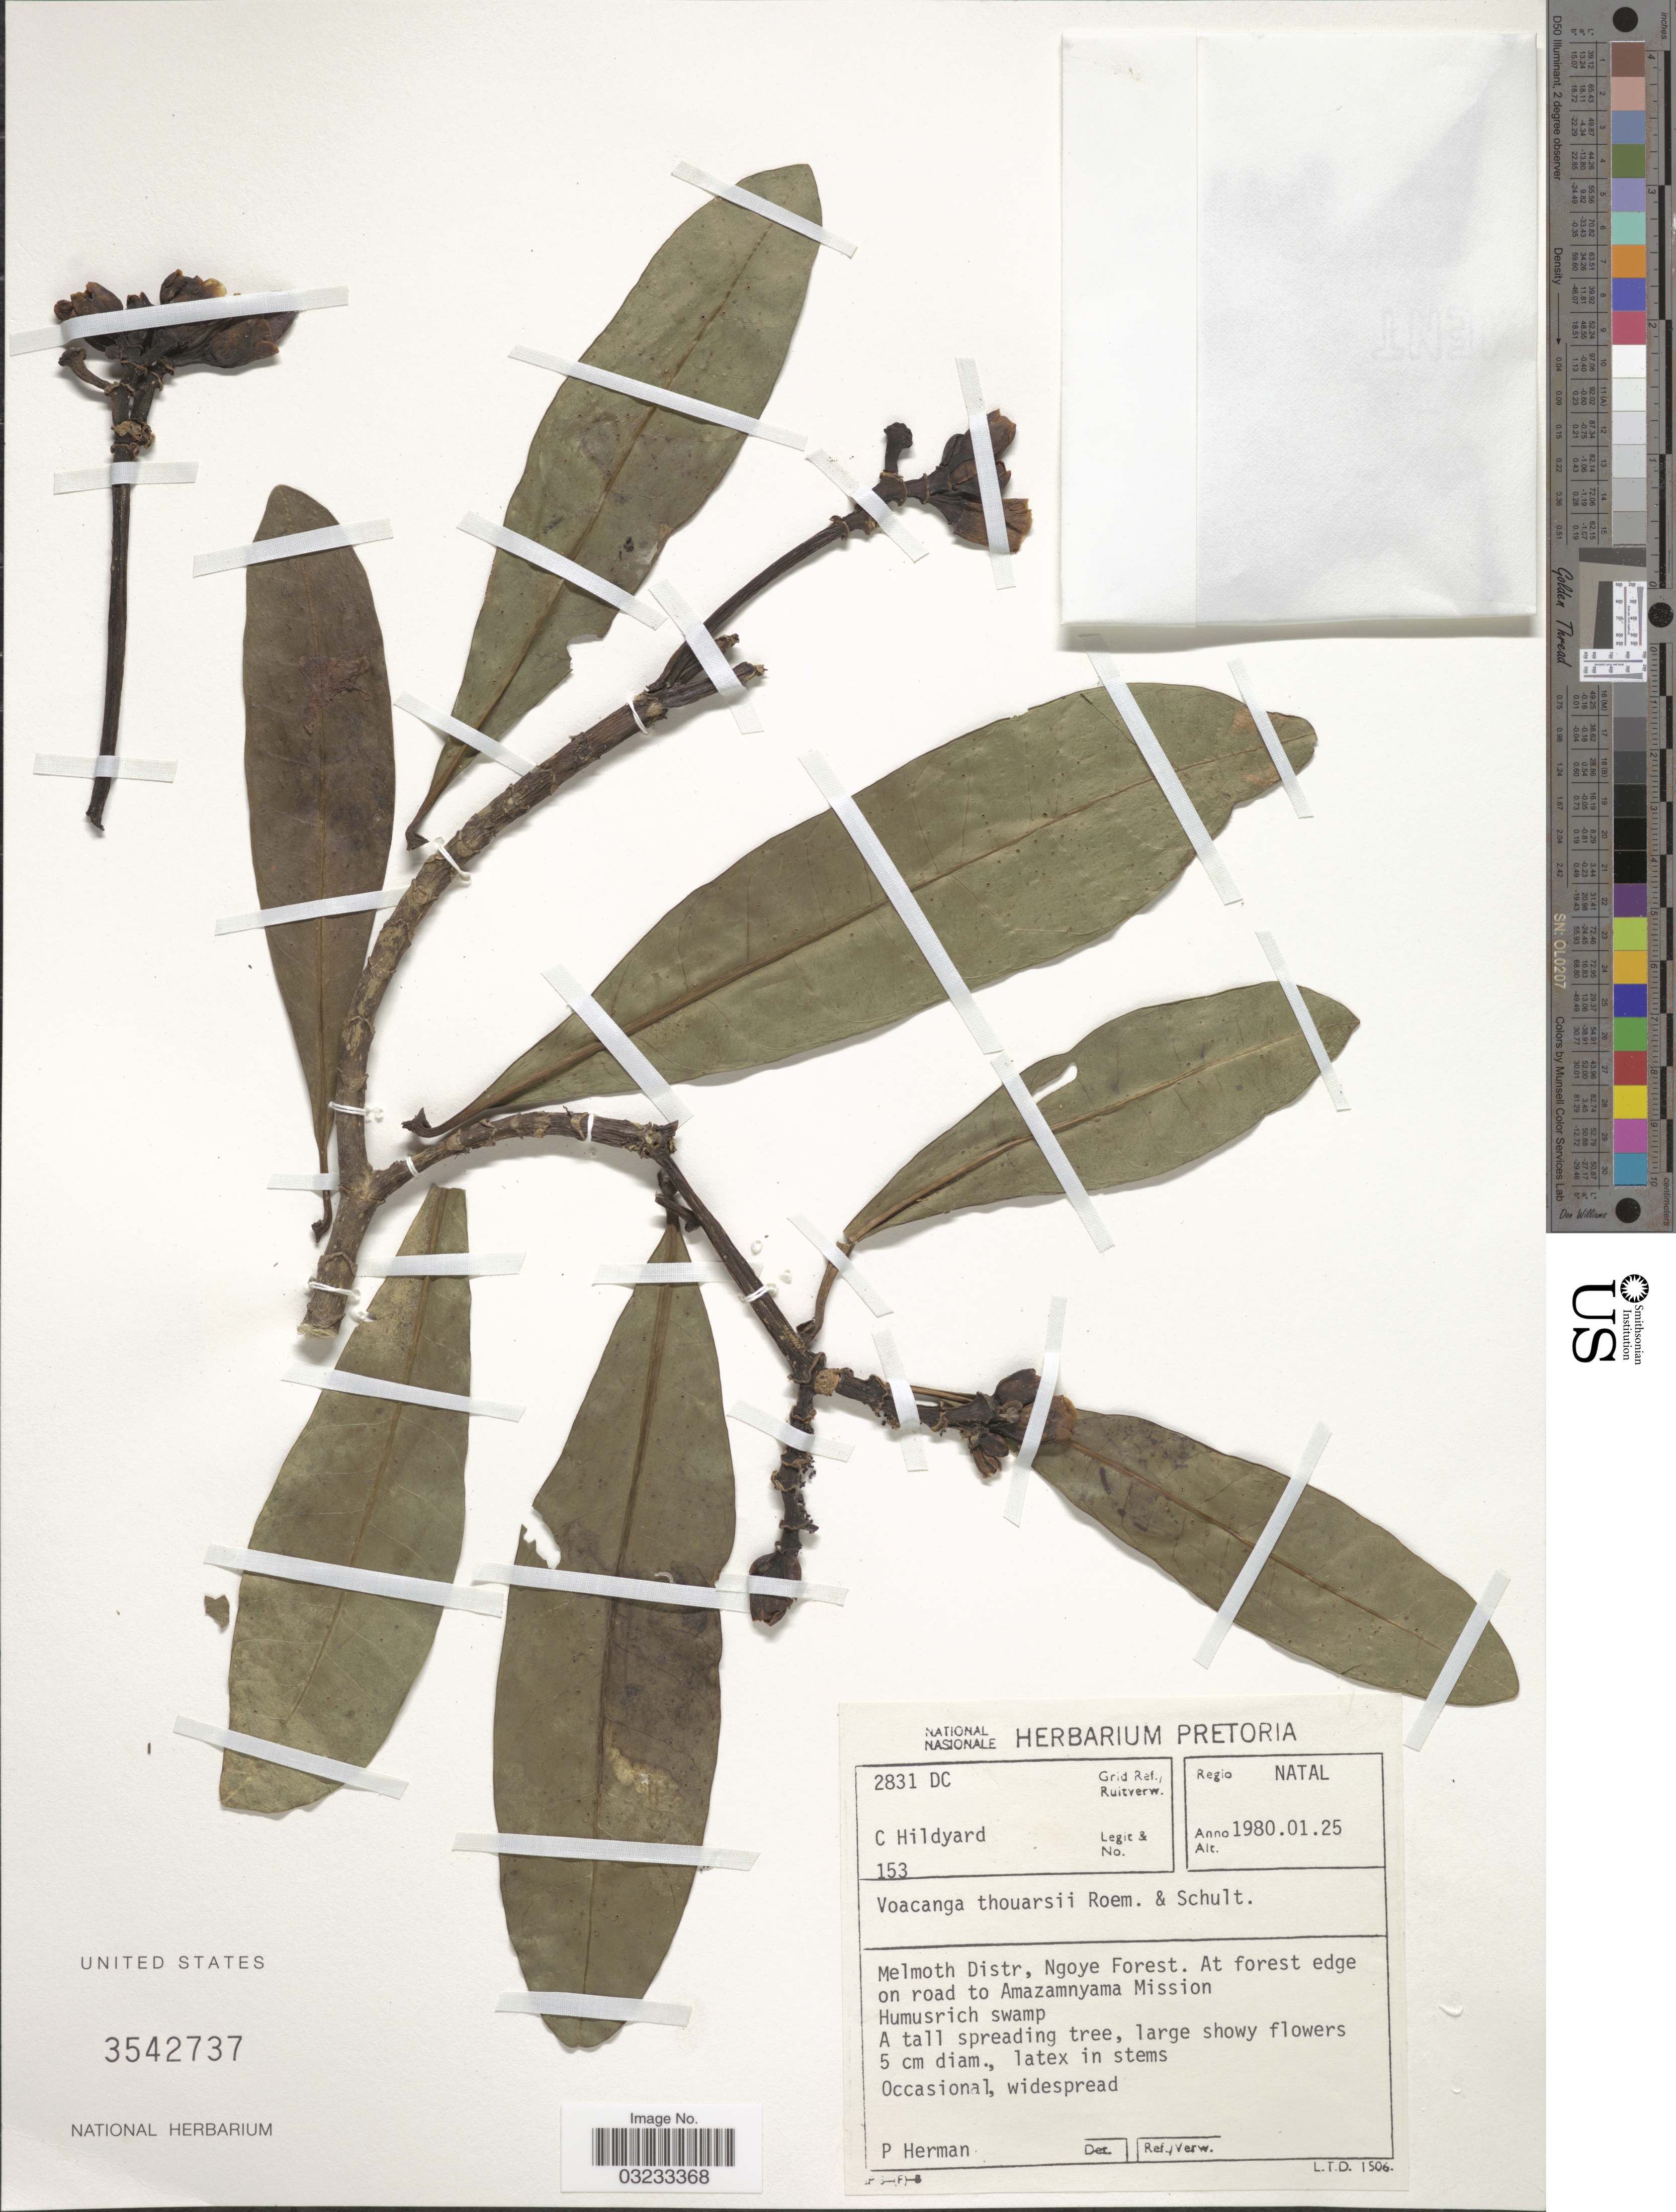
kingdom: Plantae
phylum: Tracheophyta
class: Magnoliopsida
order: Gentianales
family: Apocynaceae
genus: Voacanga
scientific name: Voacanga thouarsii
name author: Roem. & Schult.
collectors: C. Hildyard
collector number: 153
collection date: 1980-01-25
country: South Africa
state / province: KwaZulu-Natal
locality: Grid Ref./Ruitverw. 2831DC, Regio Natal. Melmoth Distr, Ngoye Forest. At forest edge on road to Amazamnyama Mission, Humusrich swamp.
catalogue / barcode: US 3542737